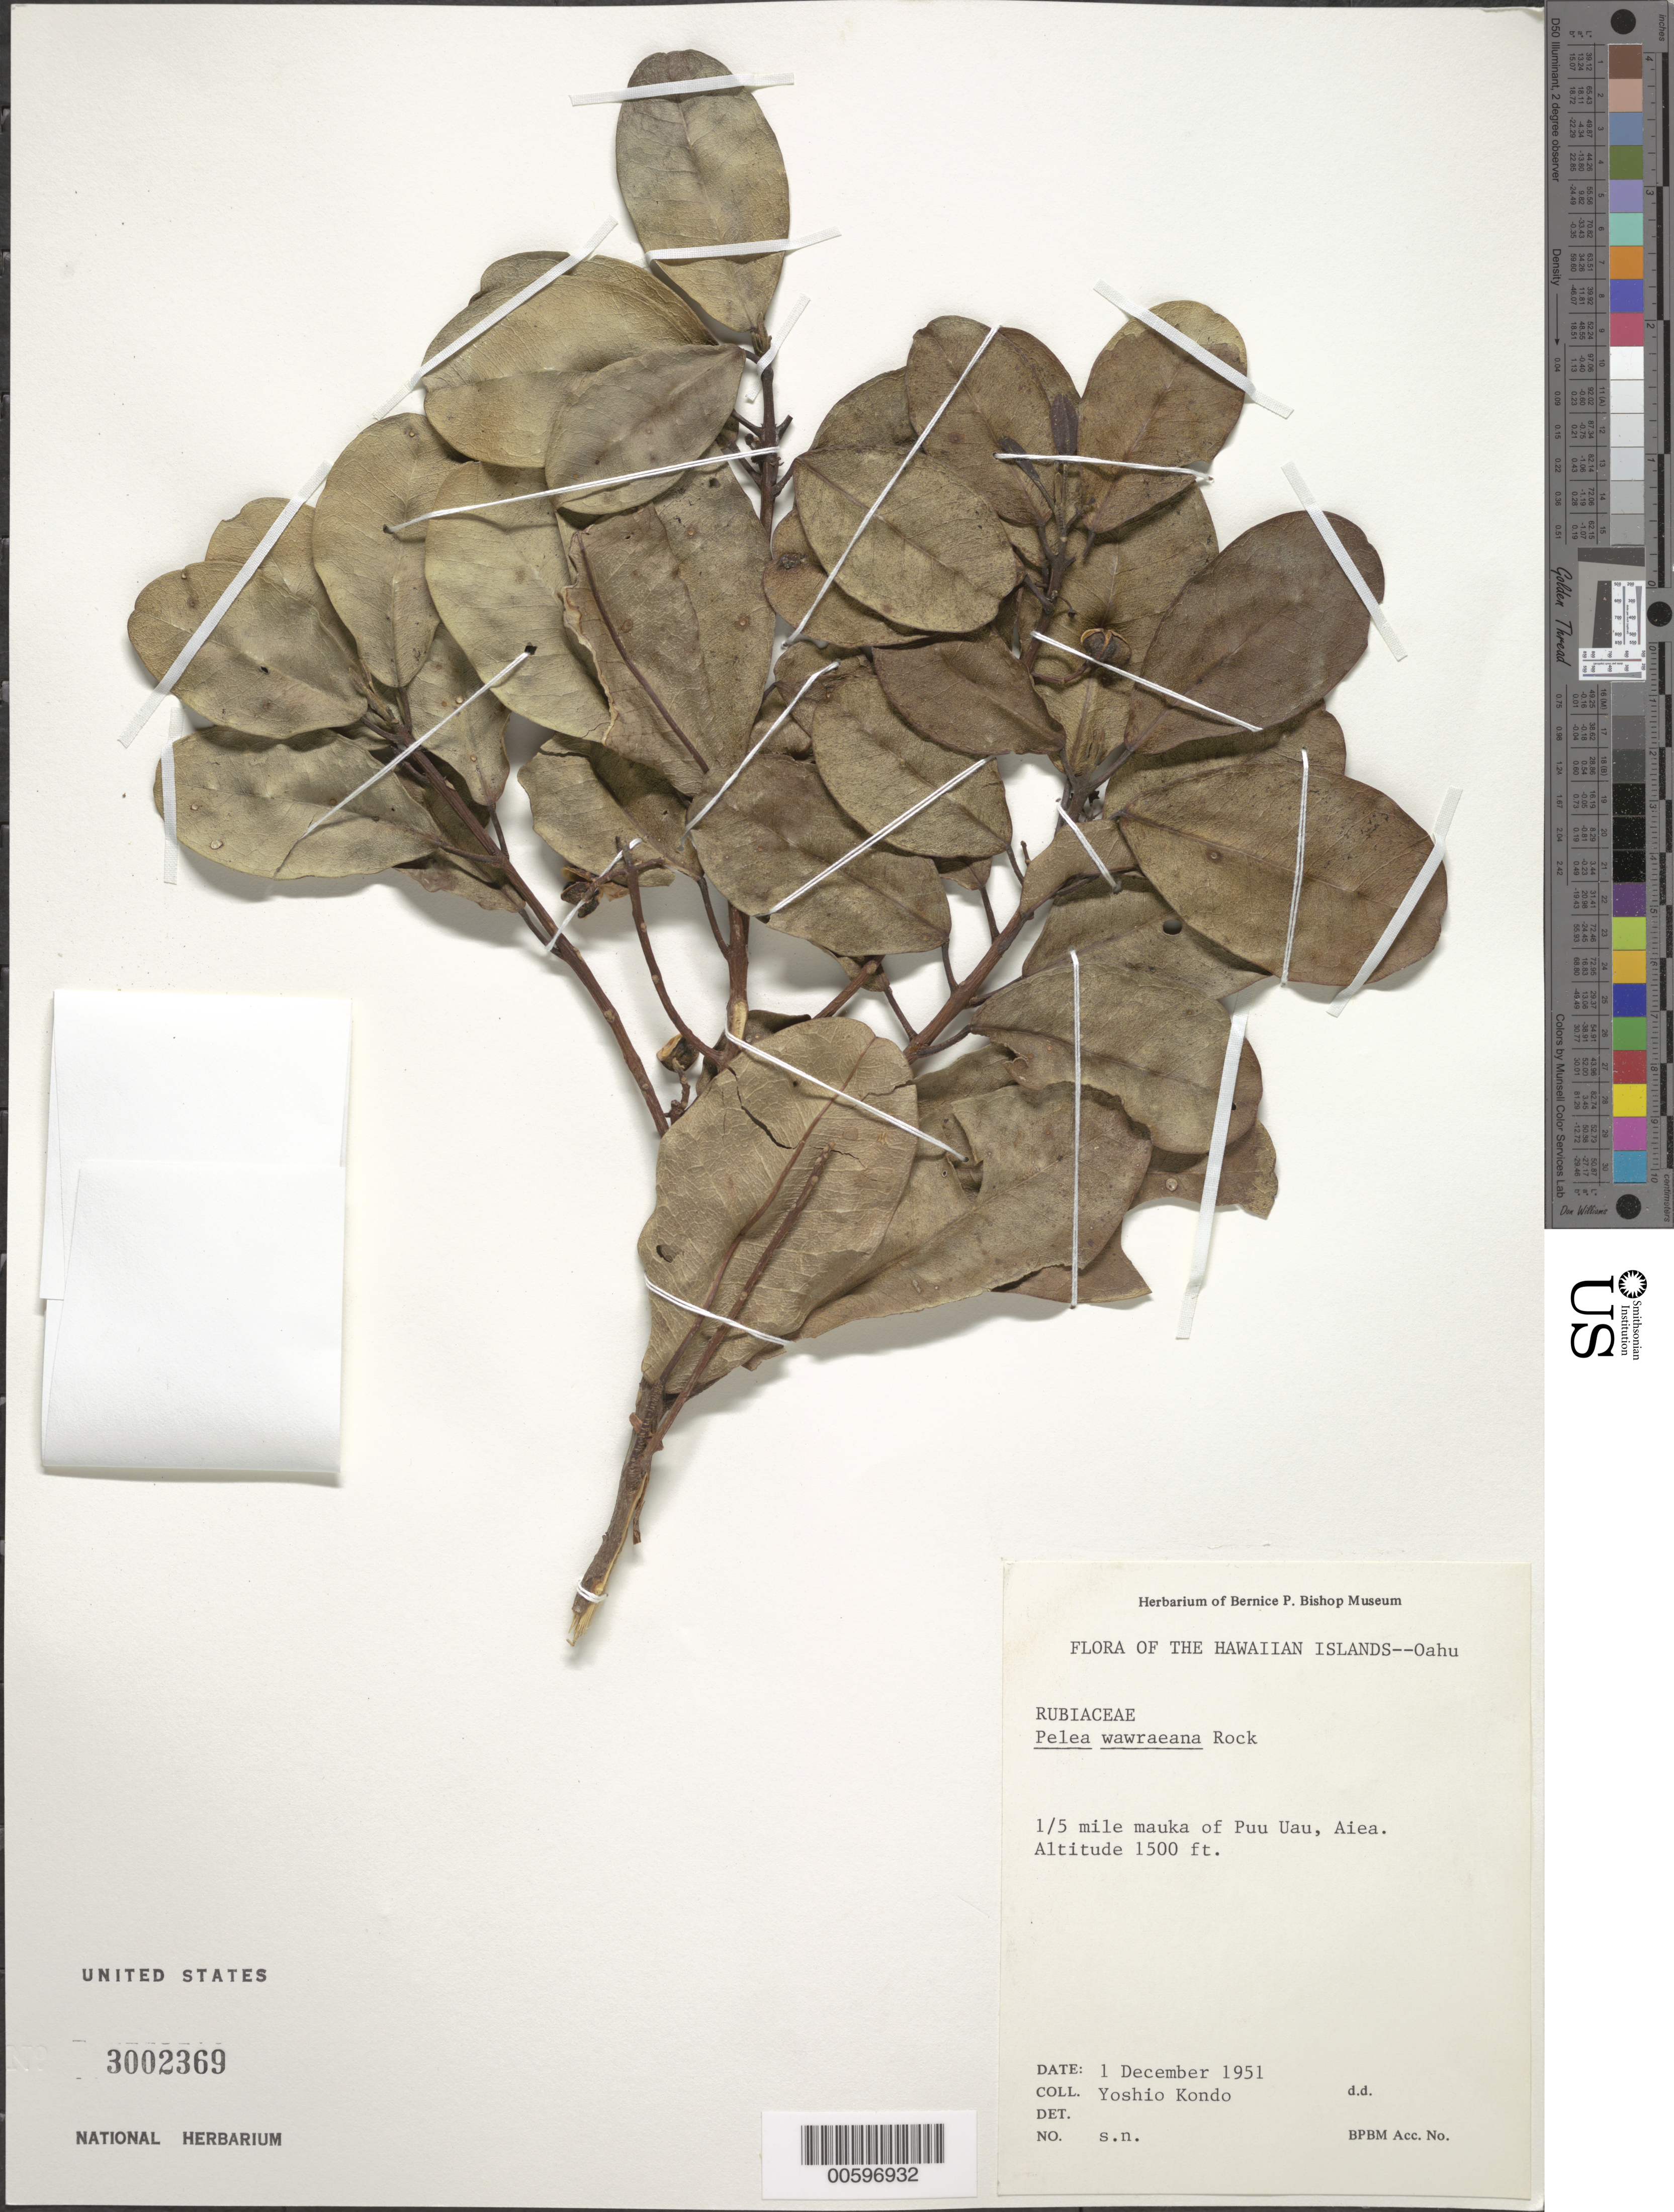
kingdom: Plantae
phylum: Tracheophyta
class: Magnoliopsida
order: Sapindales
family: Rutaceae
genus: Melicope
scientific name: Melicope wawraeana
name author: (H. Lév.) T.G. Hartley & B.C. Stone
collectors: Y. Kondo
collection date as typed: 1 Dec 1951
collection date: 1951-12-01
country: United States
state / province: Hawaii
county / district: Honolulu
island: Oahu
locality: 1/5 mi mauka of Puu Uau, Aiea.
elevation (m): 457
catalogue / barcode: US 3002369